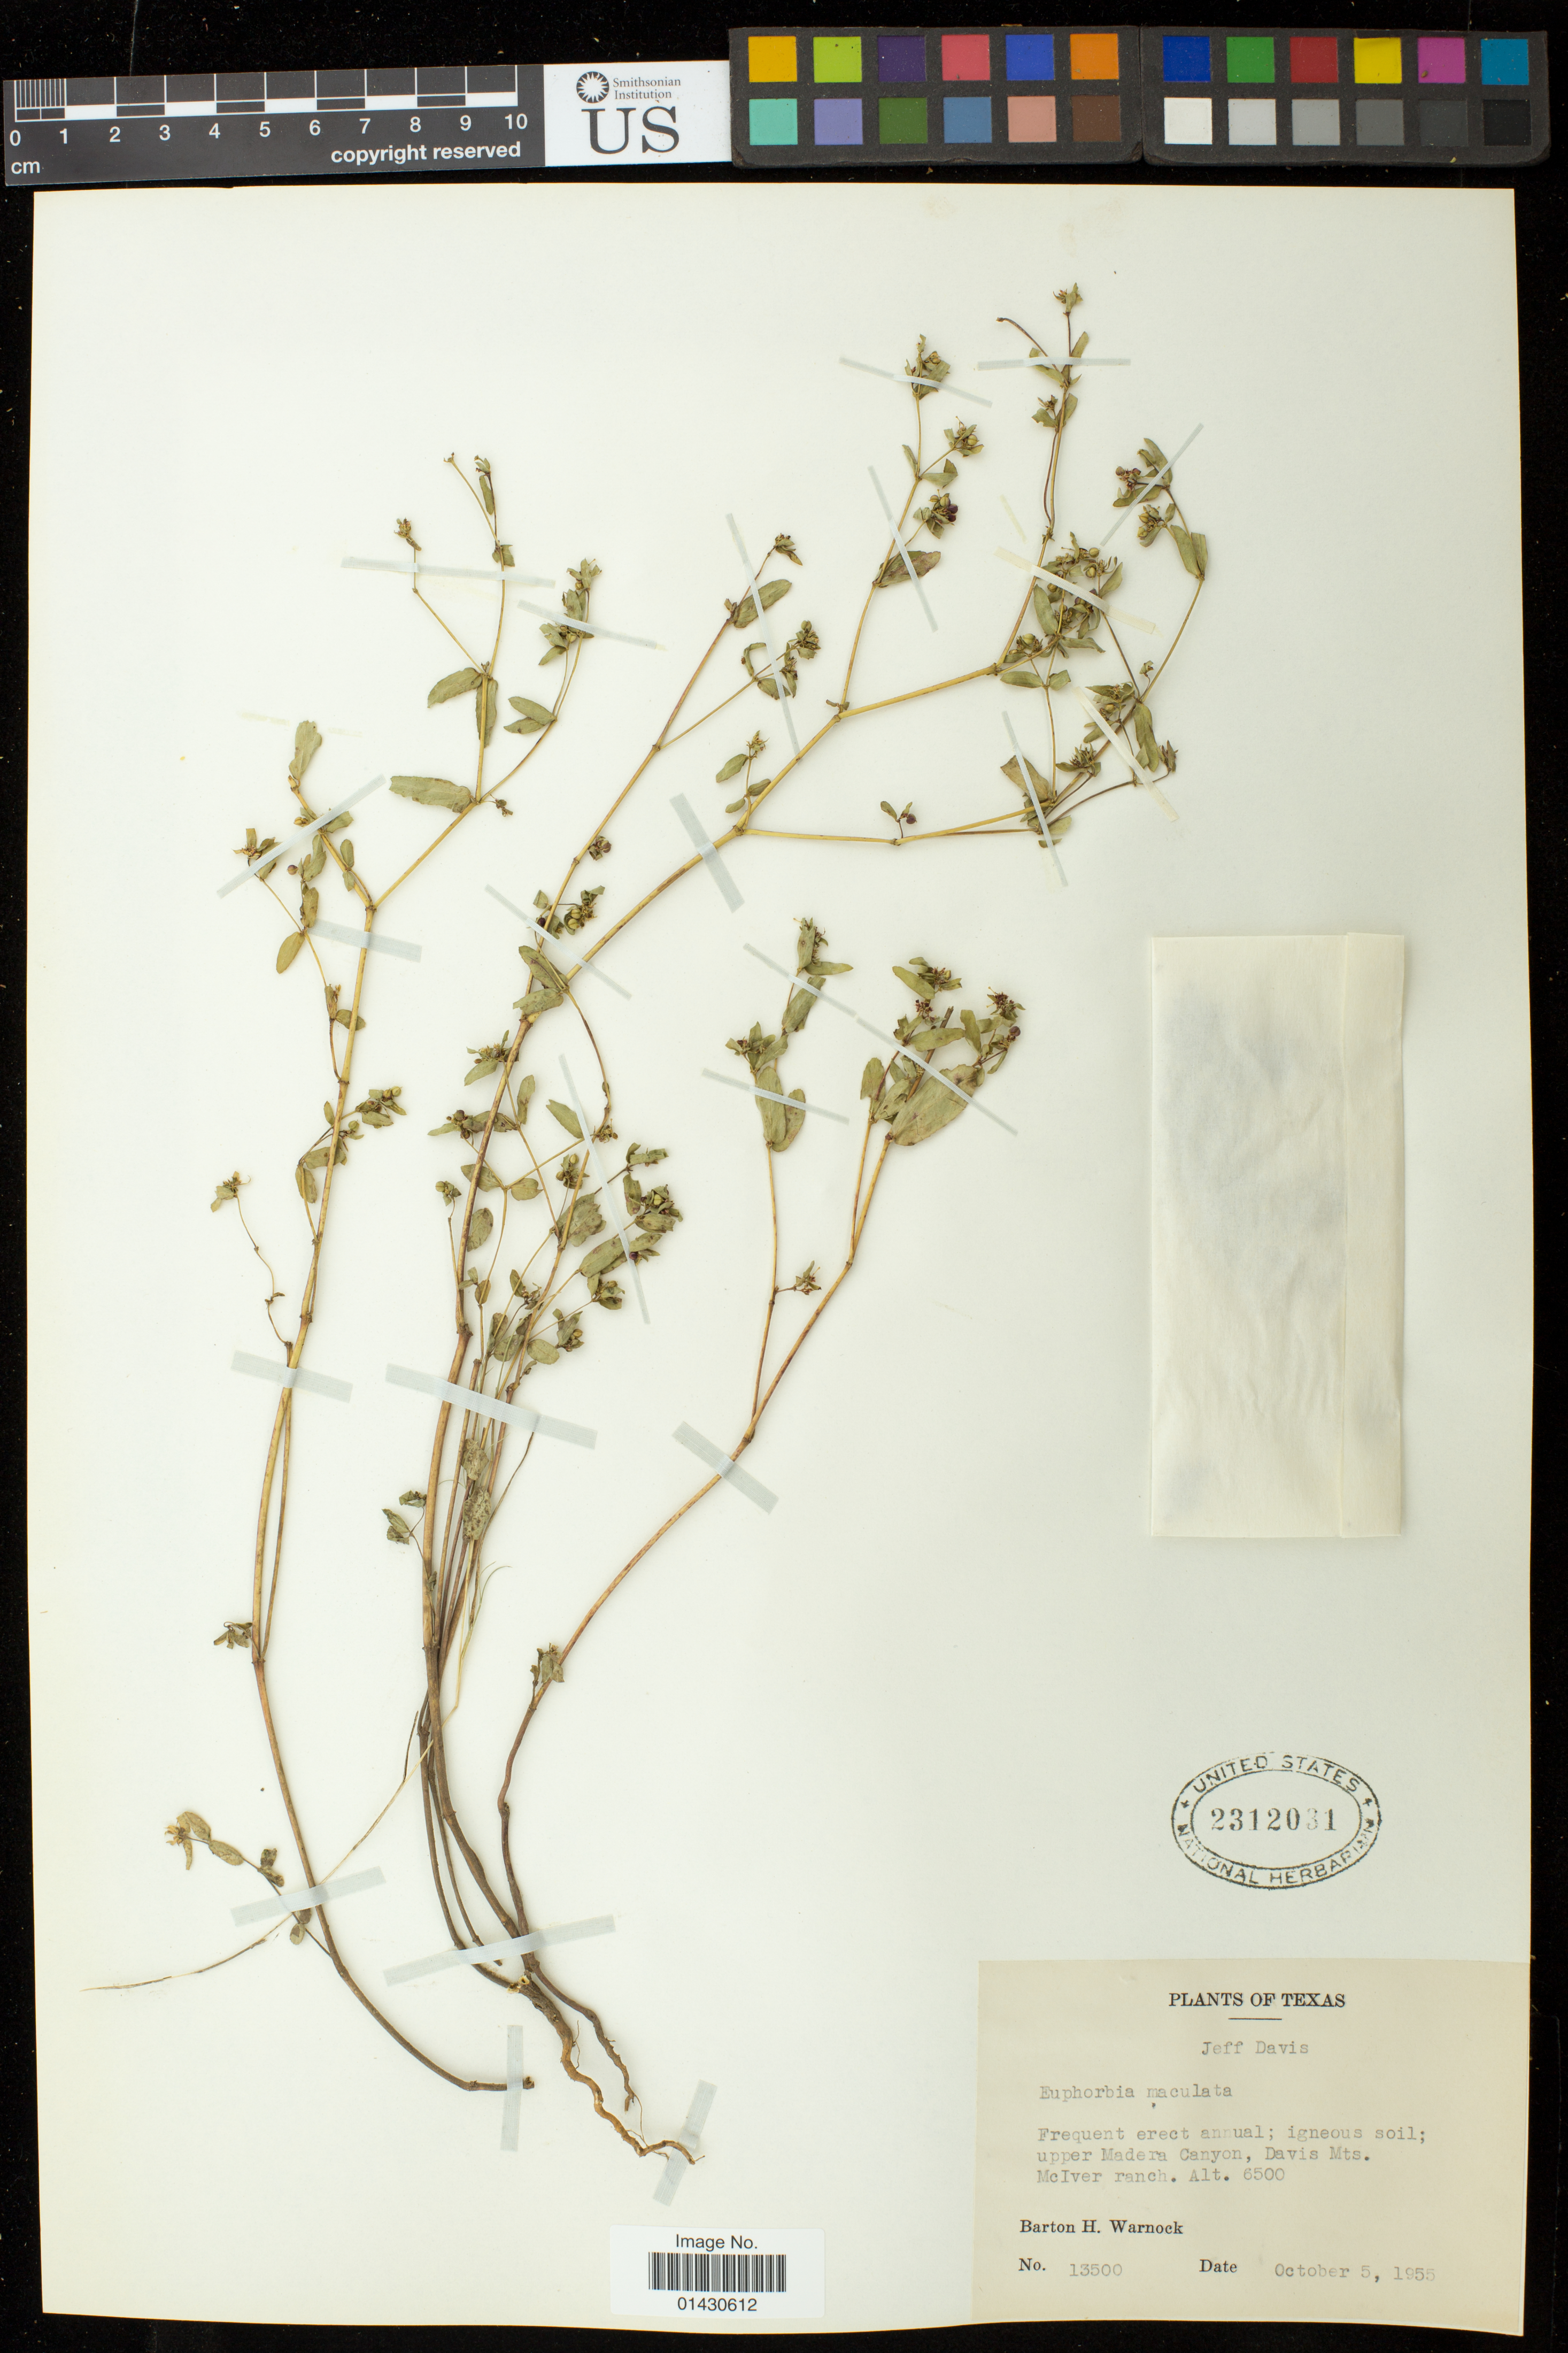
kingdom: Plantae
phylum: Tracheophyta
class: Magnoliopsida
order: Malpighiales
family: Euphorbiaceae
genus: Euphorbia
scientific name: Euphorbia maculata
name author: L.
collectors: B. H. Warnock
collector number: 13500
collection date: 1955-10-05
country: United States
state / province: Texas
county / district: Jeff Davis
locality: Upper Madera Canyon, Davis Mts. McIver ranch.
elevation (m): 1981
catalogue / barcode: US 2312031